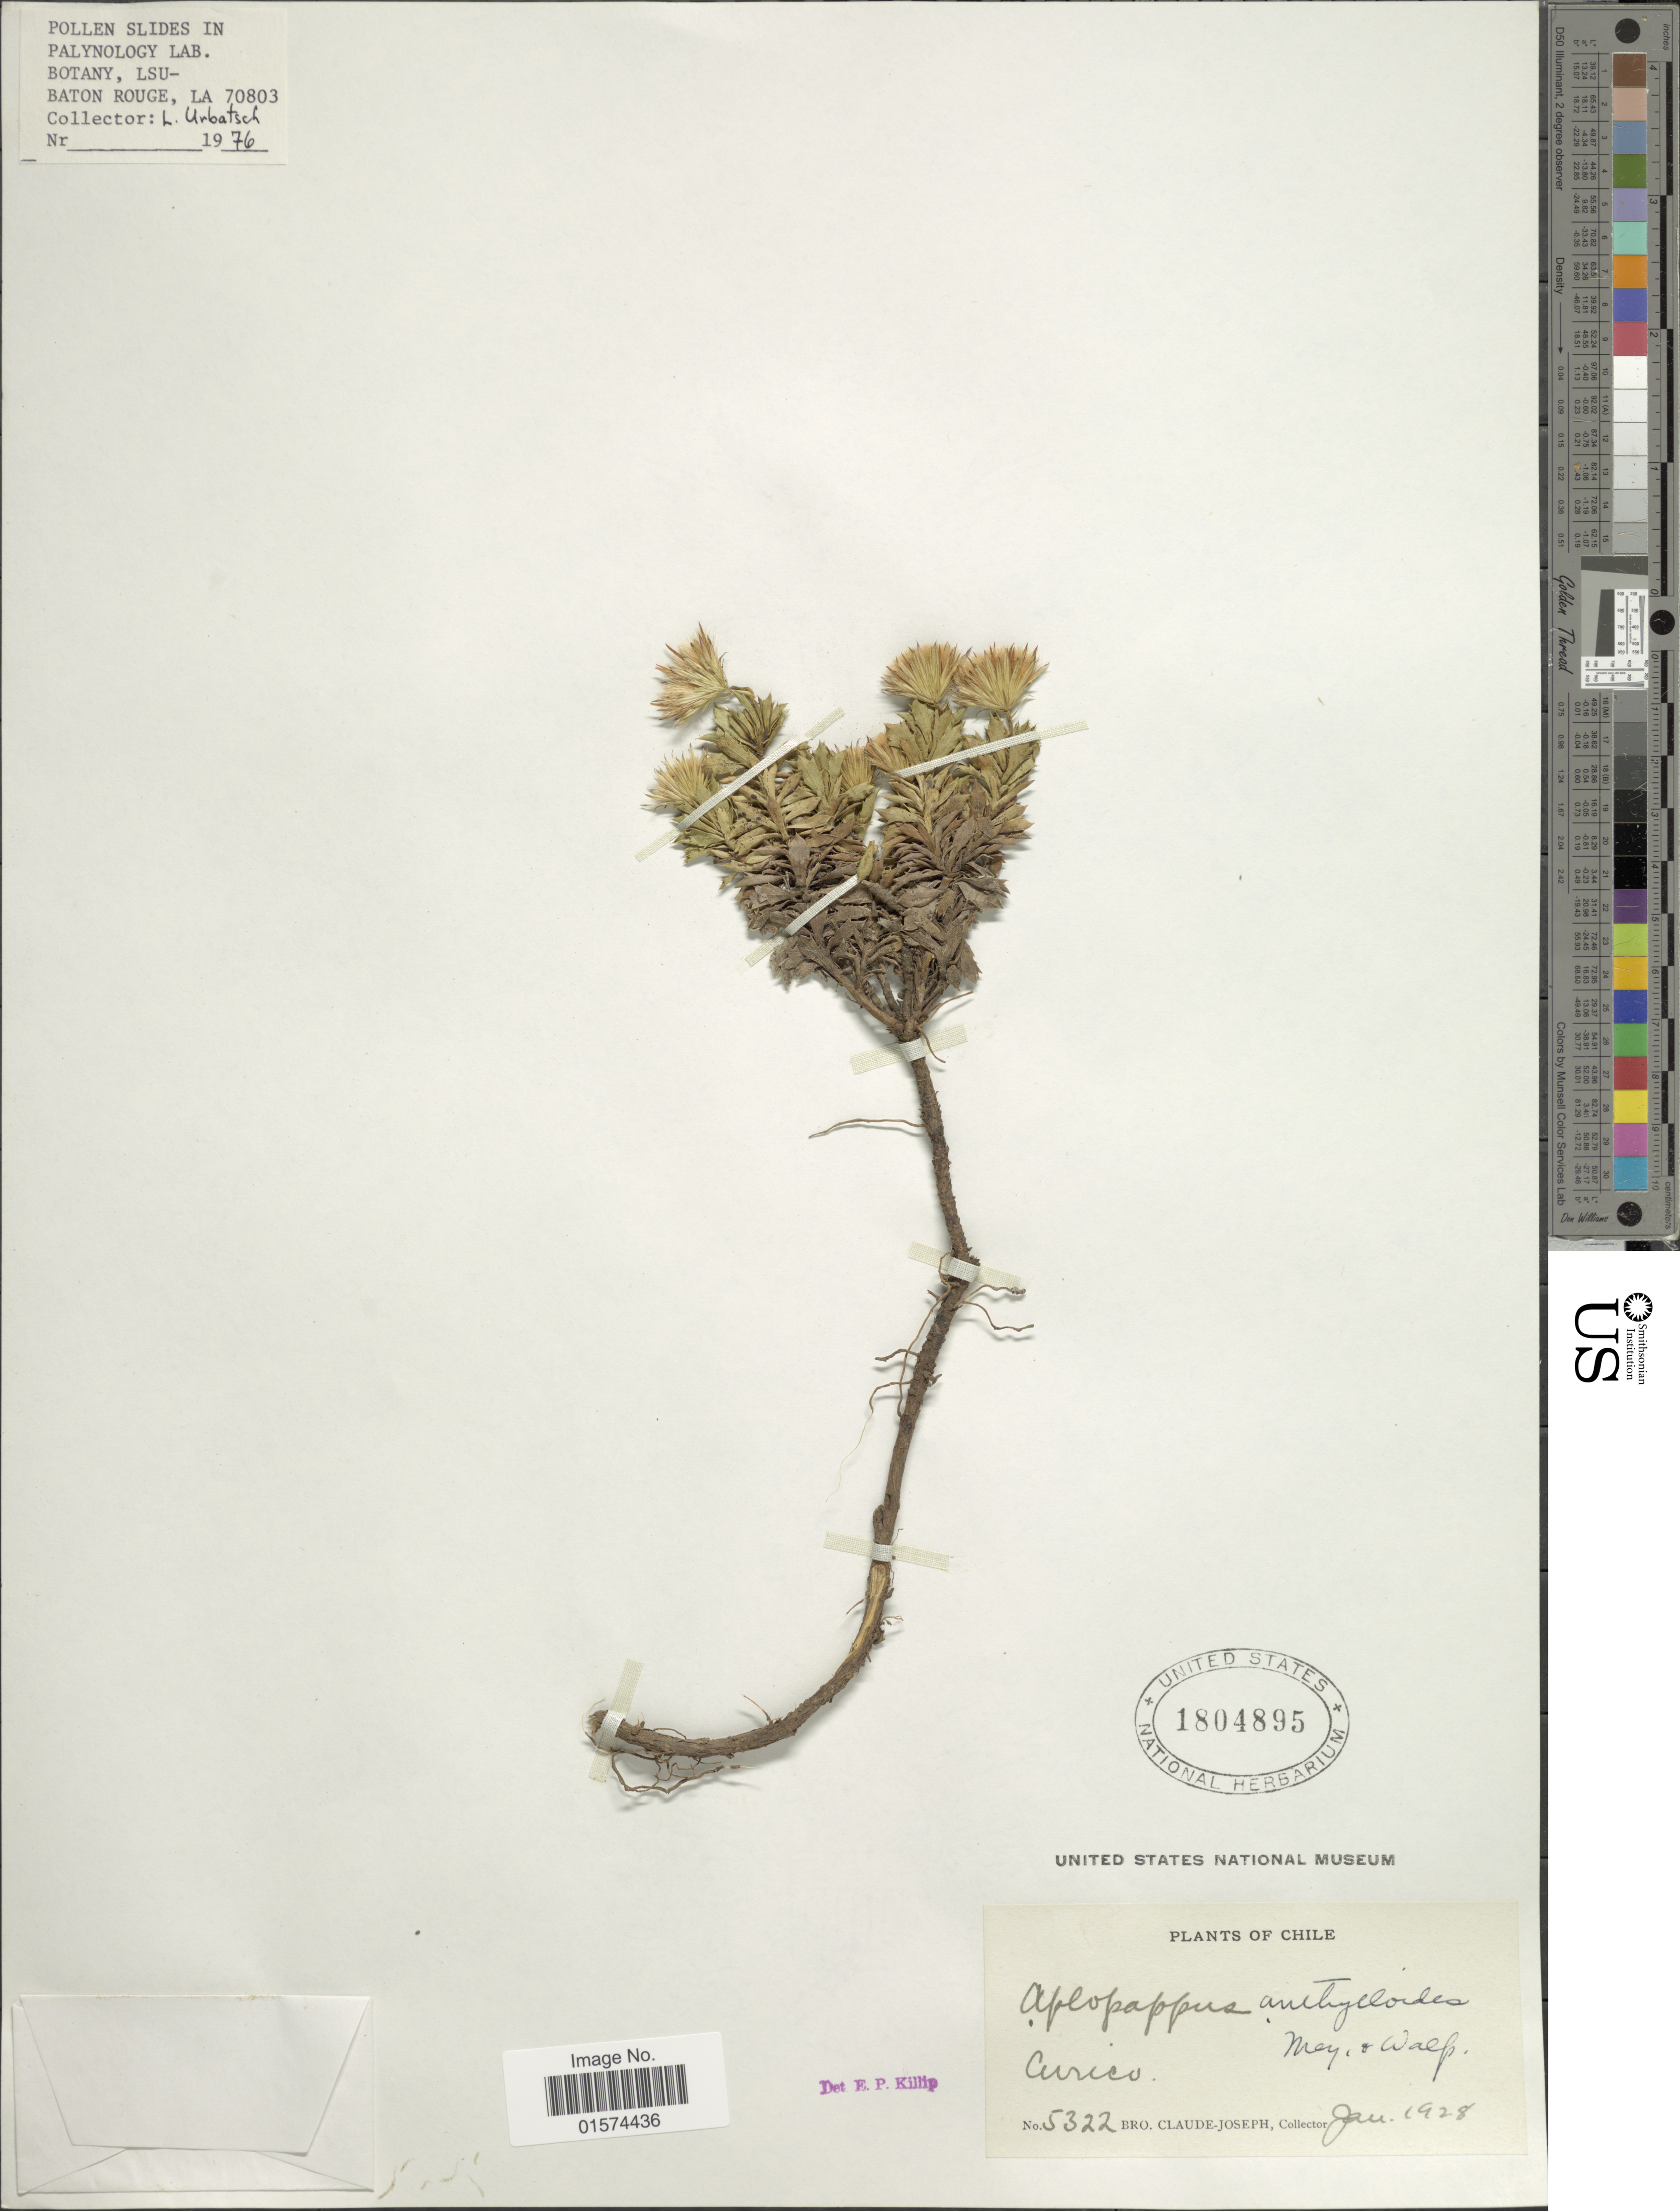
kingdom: Plantae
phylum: Tracheophyta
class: Magnoliopsida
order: Asterales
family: Asteraceae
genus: Haplopappus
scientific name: Haplopappus anthylloides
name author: Meyen & Walp.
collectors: Bro. Claude-Joseph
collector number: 5322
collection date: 1928-01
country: Chile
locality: Curico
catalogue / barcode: US 1804895